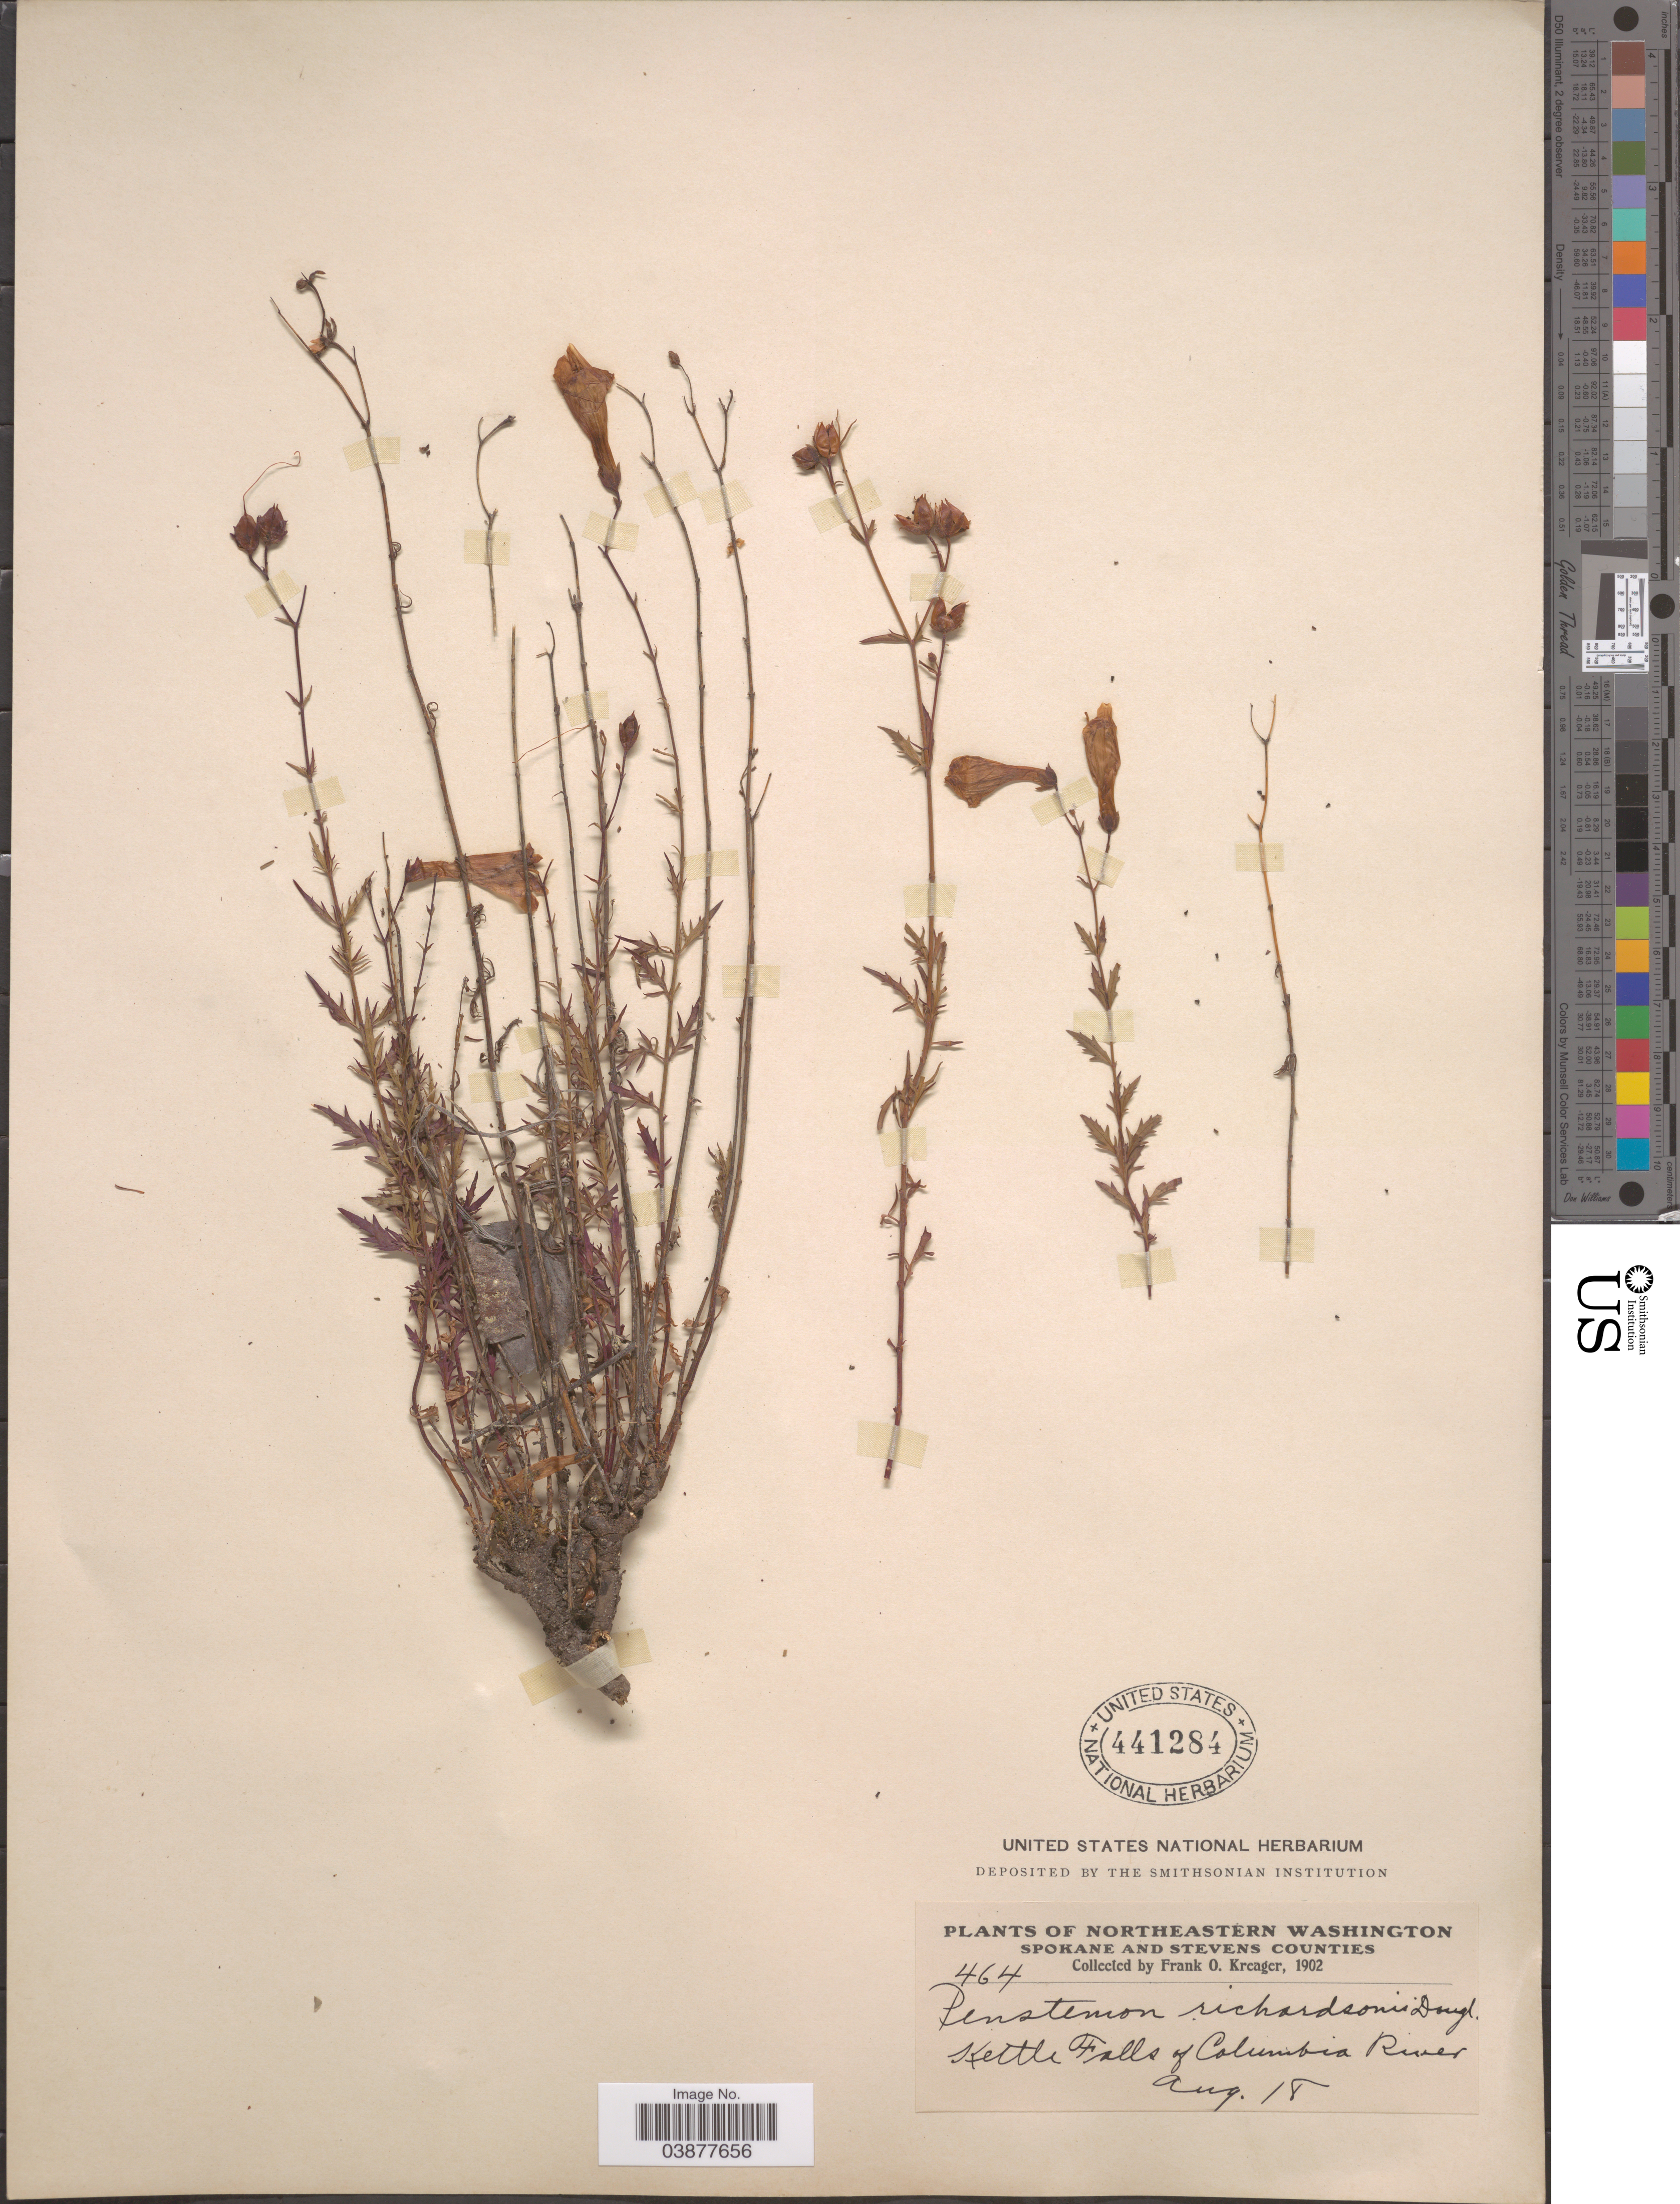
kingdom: Plantae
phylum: Tracheophyta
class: Magnoliopsida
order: Lamiales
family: Plantaginaceae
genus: Penstemon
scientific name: Penstemon richardsonii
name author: Douglas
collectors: F. Kreager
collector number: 464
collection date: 1902-08-18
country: United States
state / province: Washington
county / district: Spokane / Stevens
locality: Northeastern Washington. Spokane and Stevens Counties. Kettle Falls of Columbia River.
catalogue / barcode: US 441284